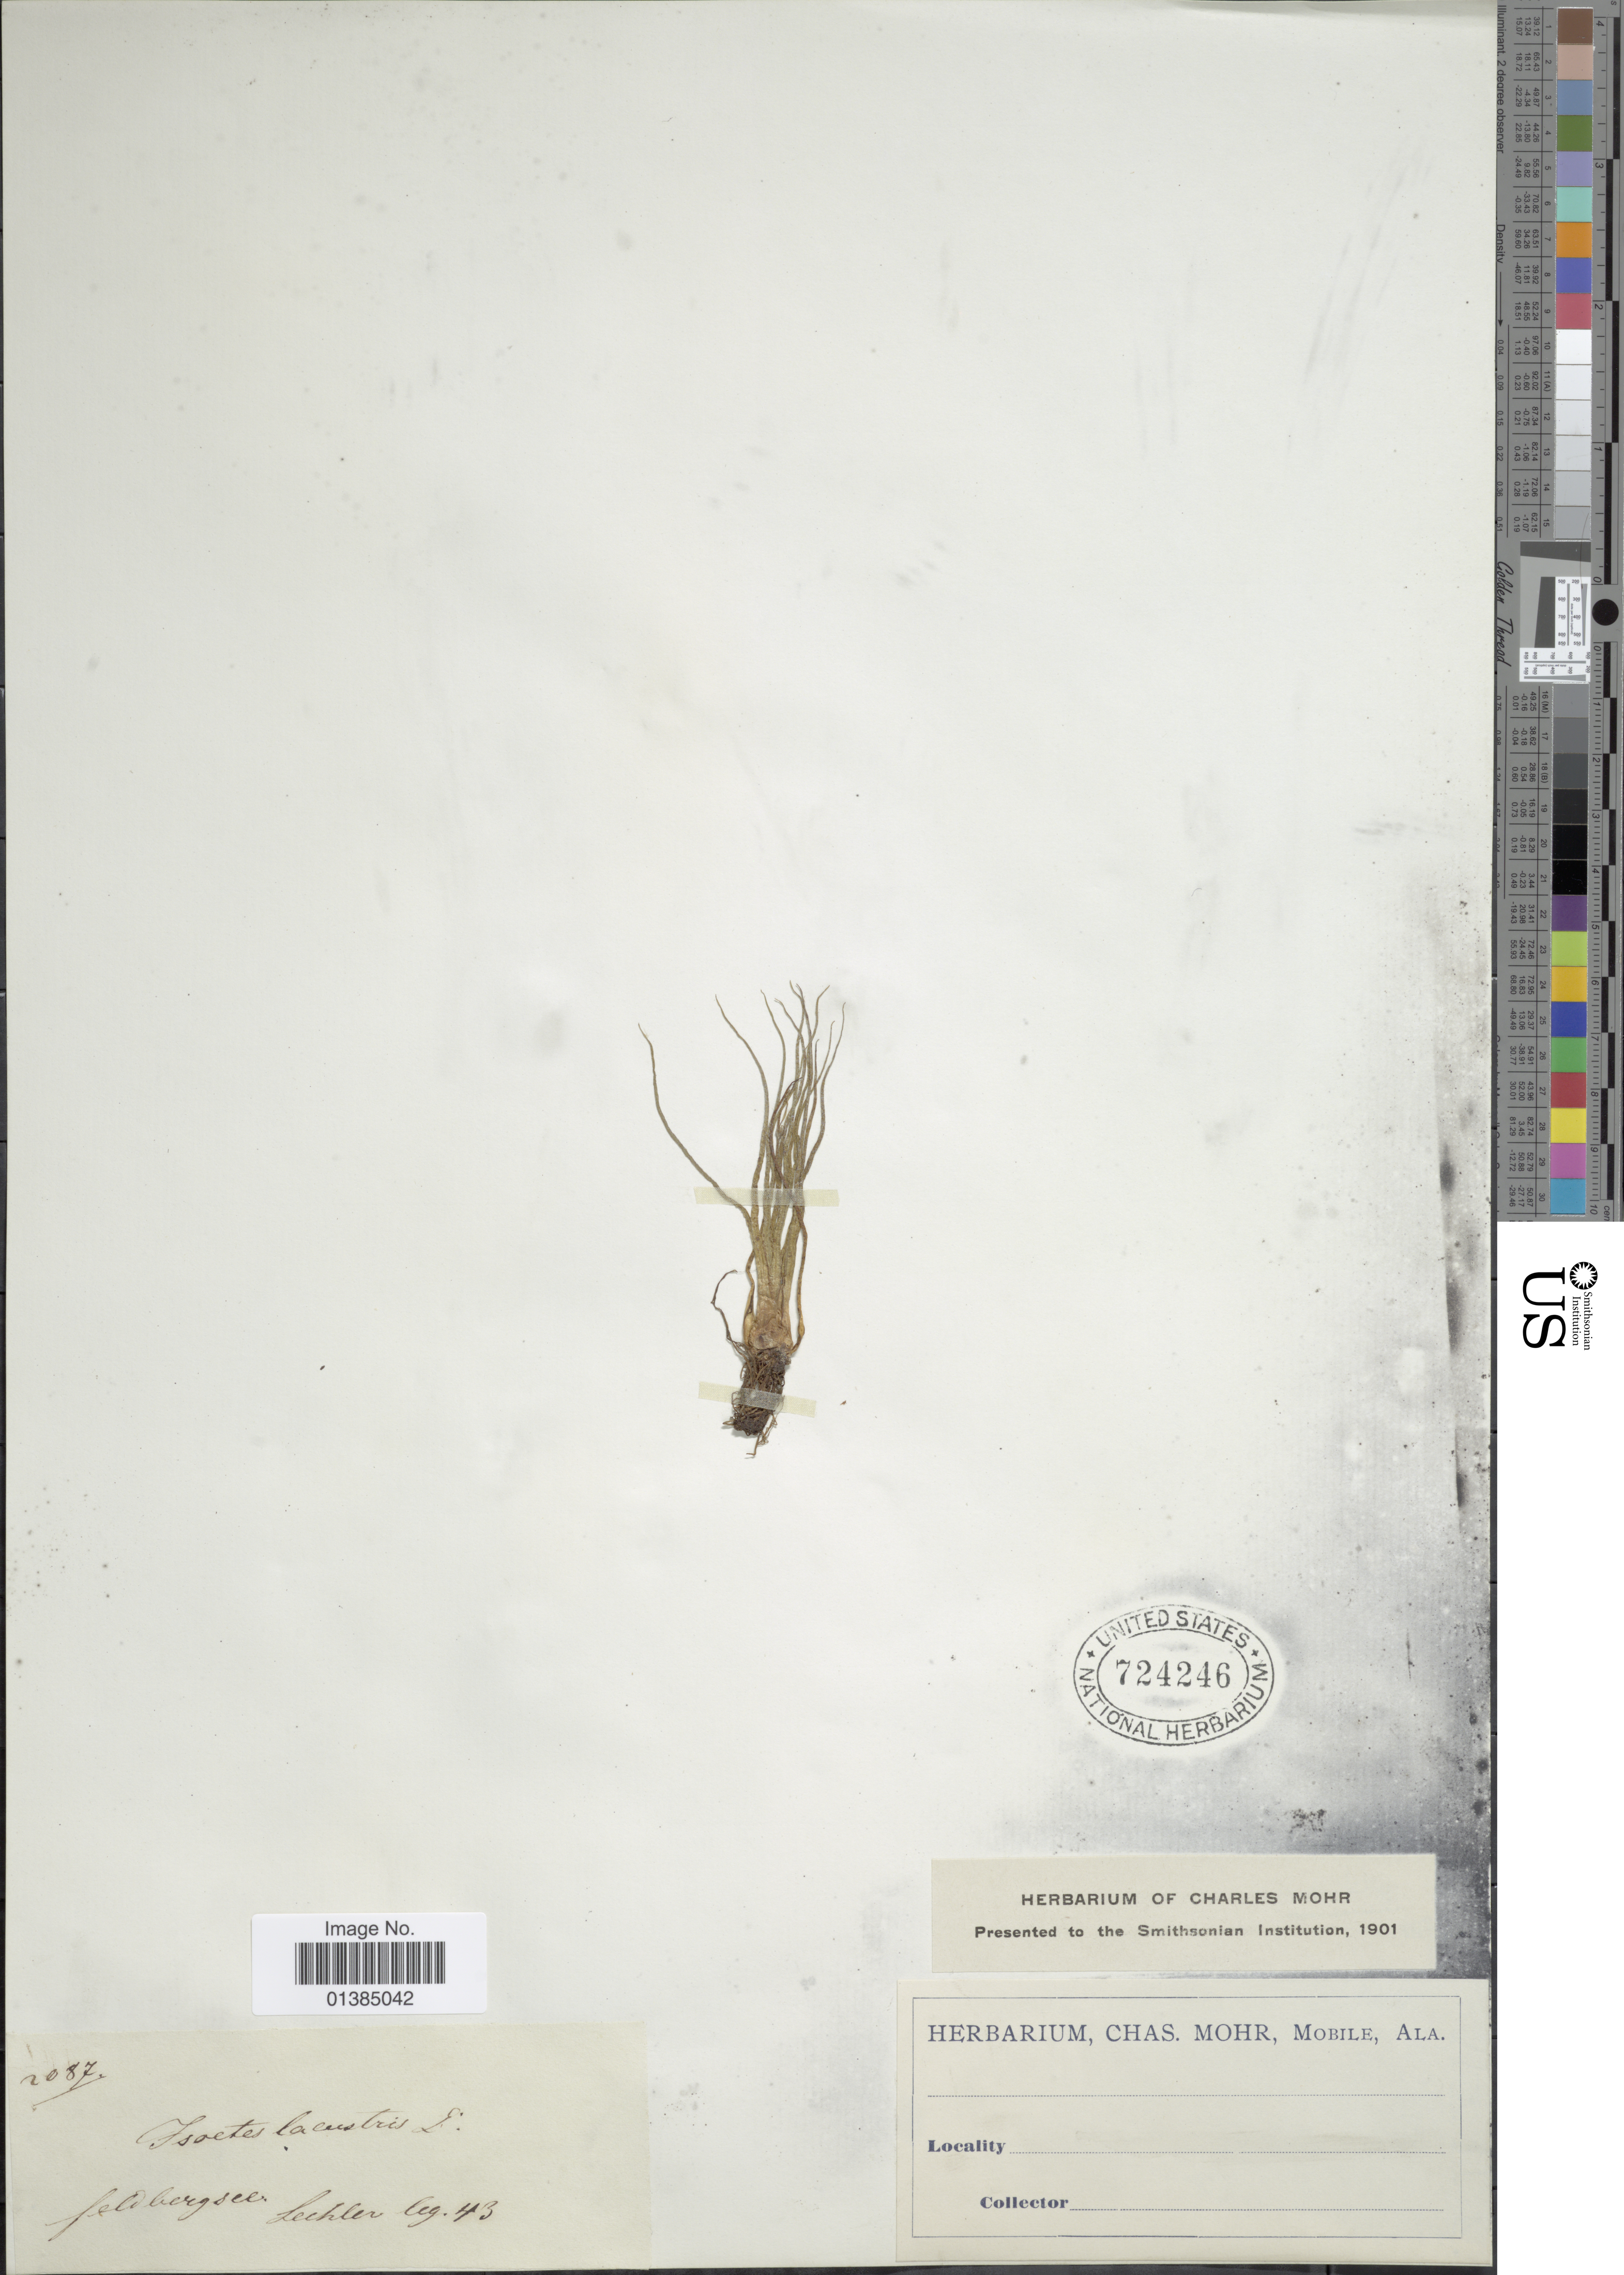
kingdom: Plantae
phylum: Tracheophyta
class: Lycopodiopsida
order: Isoetales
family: Isoetaceae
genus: Isoetes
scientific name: Isoetes lacustris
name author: L.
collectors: -. Lechler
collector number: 42/2087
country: Germany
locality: Feldbergsee.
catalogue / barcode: US 724246